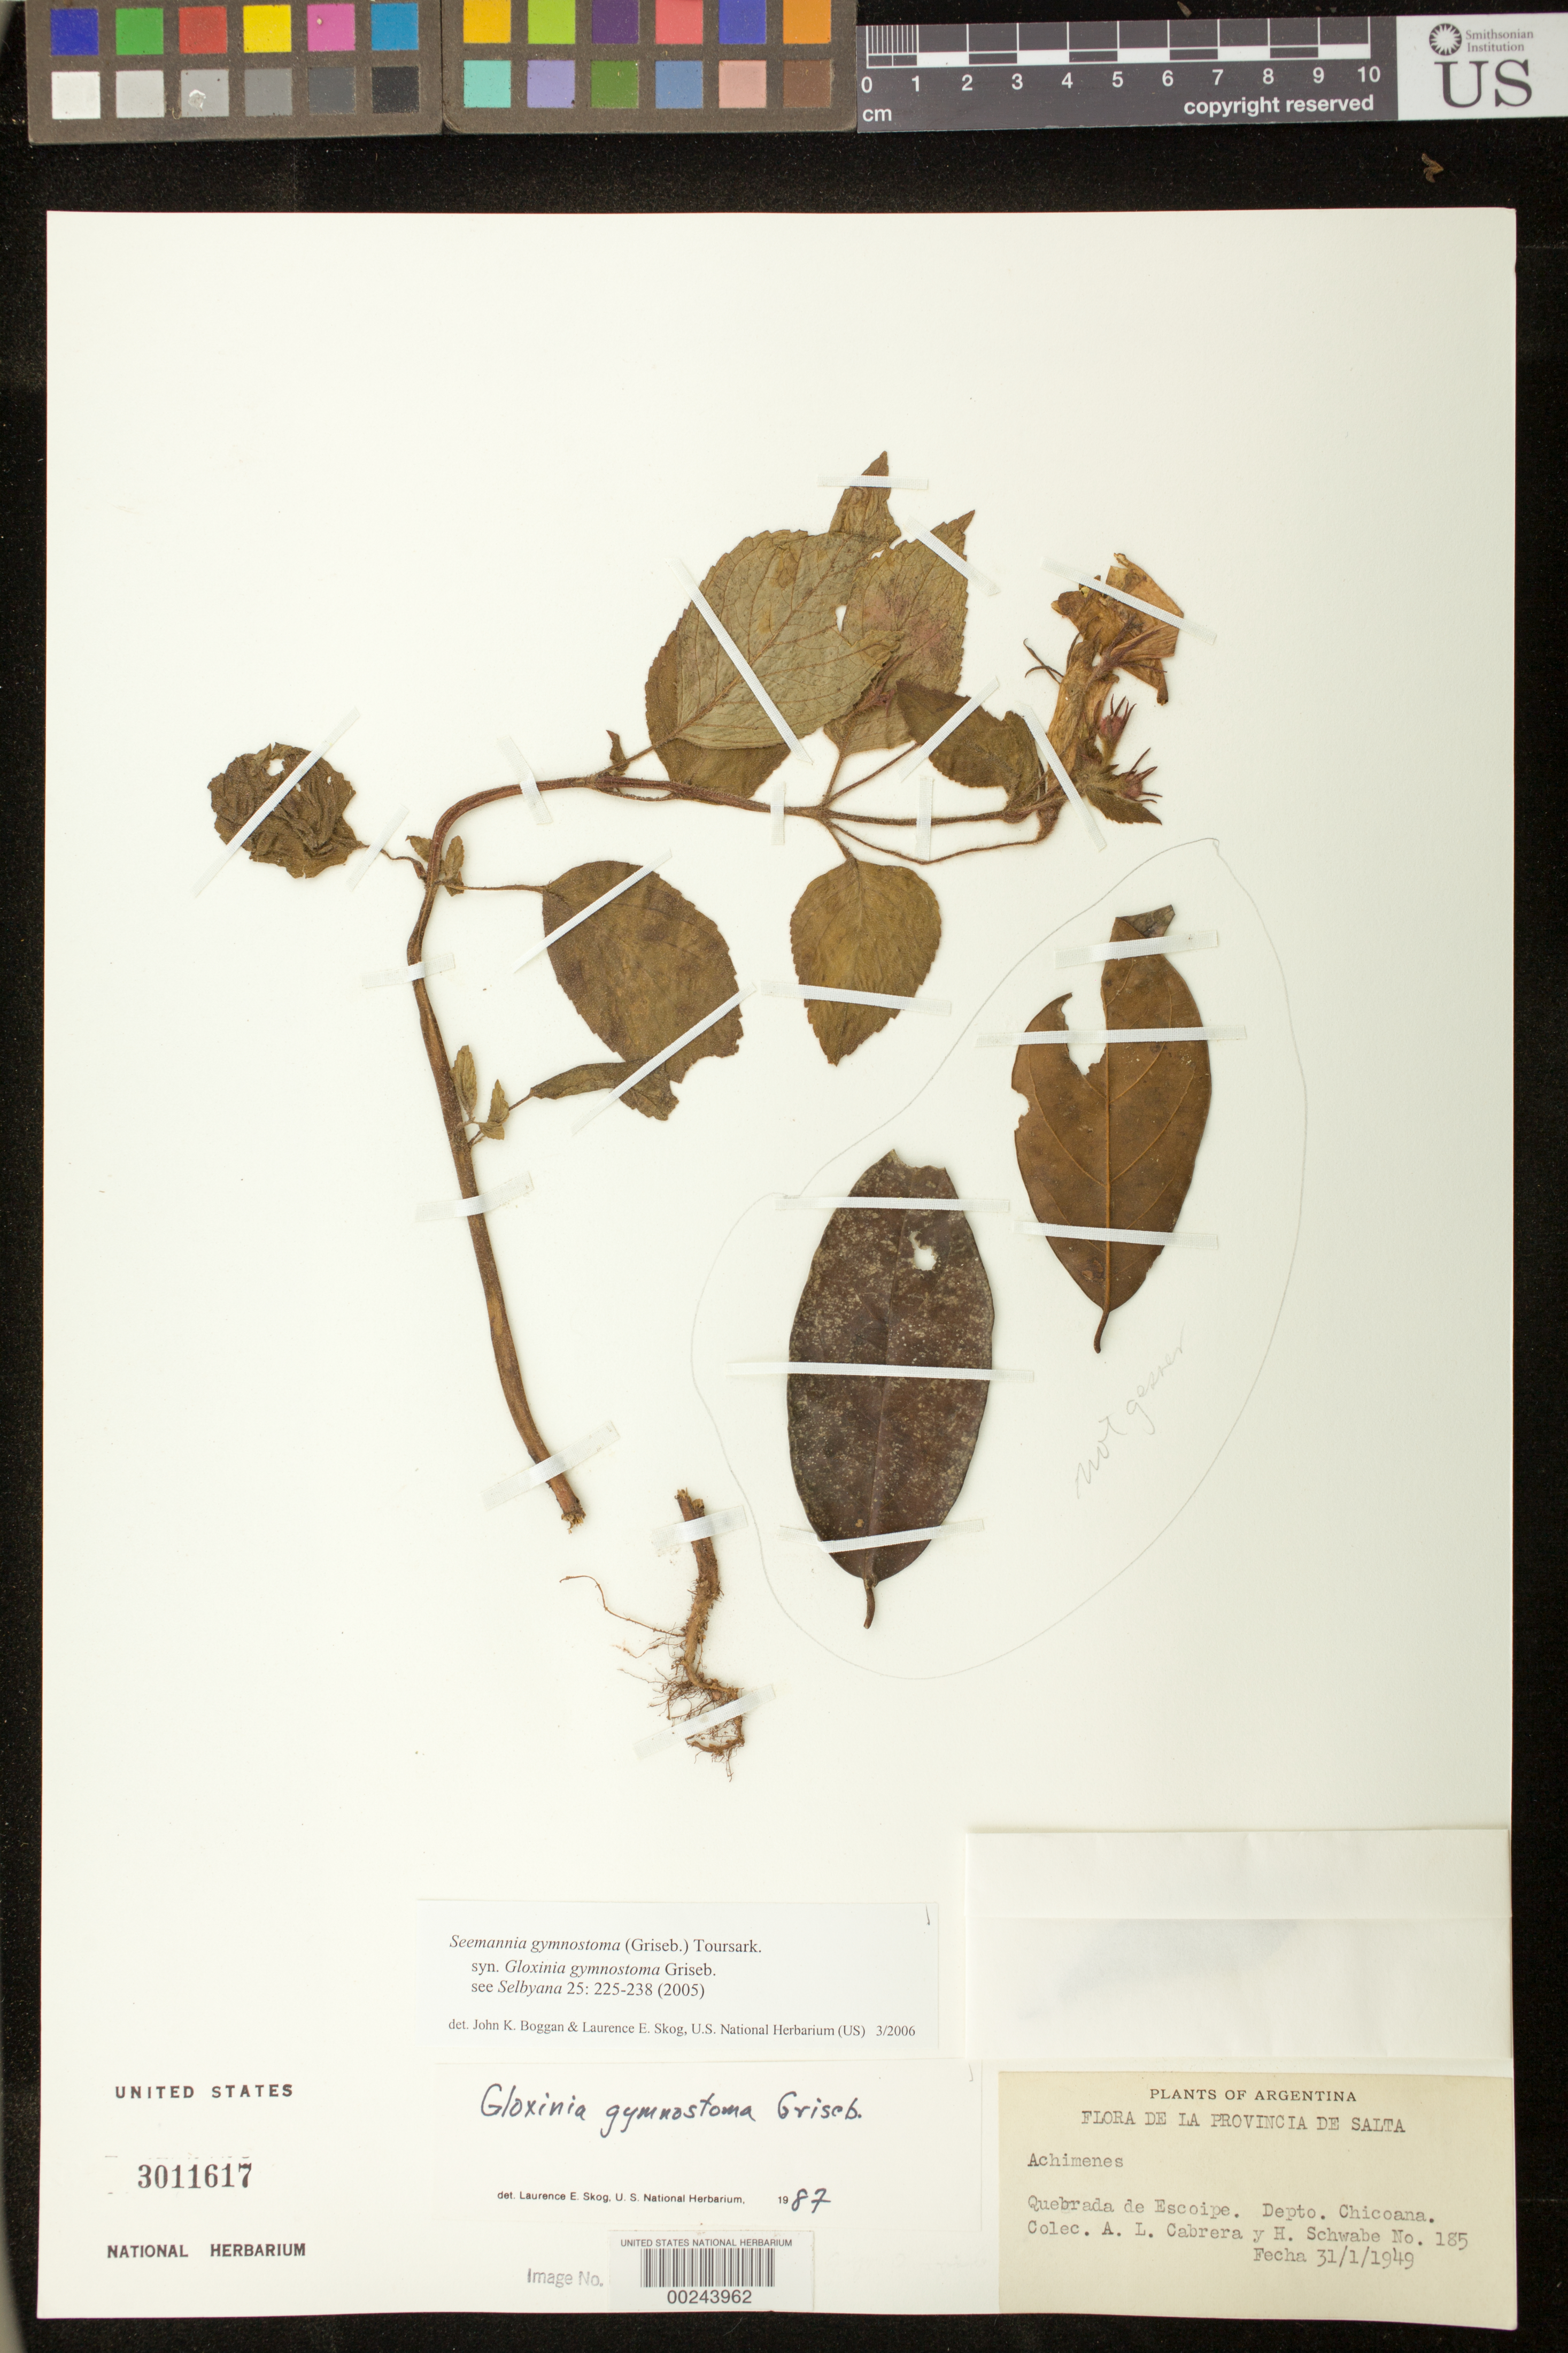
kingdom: Plantae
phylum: Tracheophyta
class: Magnoliopsida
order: Lamiales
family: Gesneriaceae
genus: Seemannia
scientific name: Seemannia gymnostoma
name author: (Griseb.) Toursark.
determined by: Boggan, J. K.; Skog, L. E.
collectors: A. L. Cabrera & H. Schwabe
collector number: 185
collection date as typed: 31 Jan 1949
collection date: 1949-01-31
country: Argentina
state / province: Salta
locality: Dept. Chicoana, Quebrada de Escoipe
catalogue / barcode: US 3011617